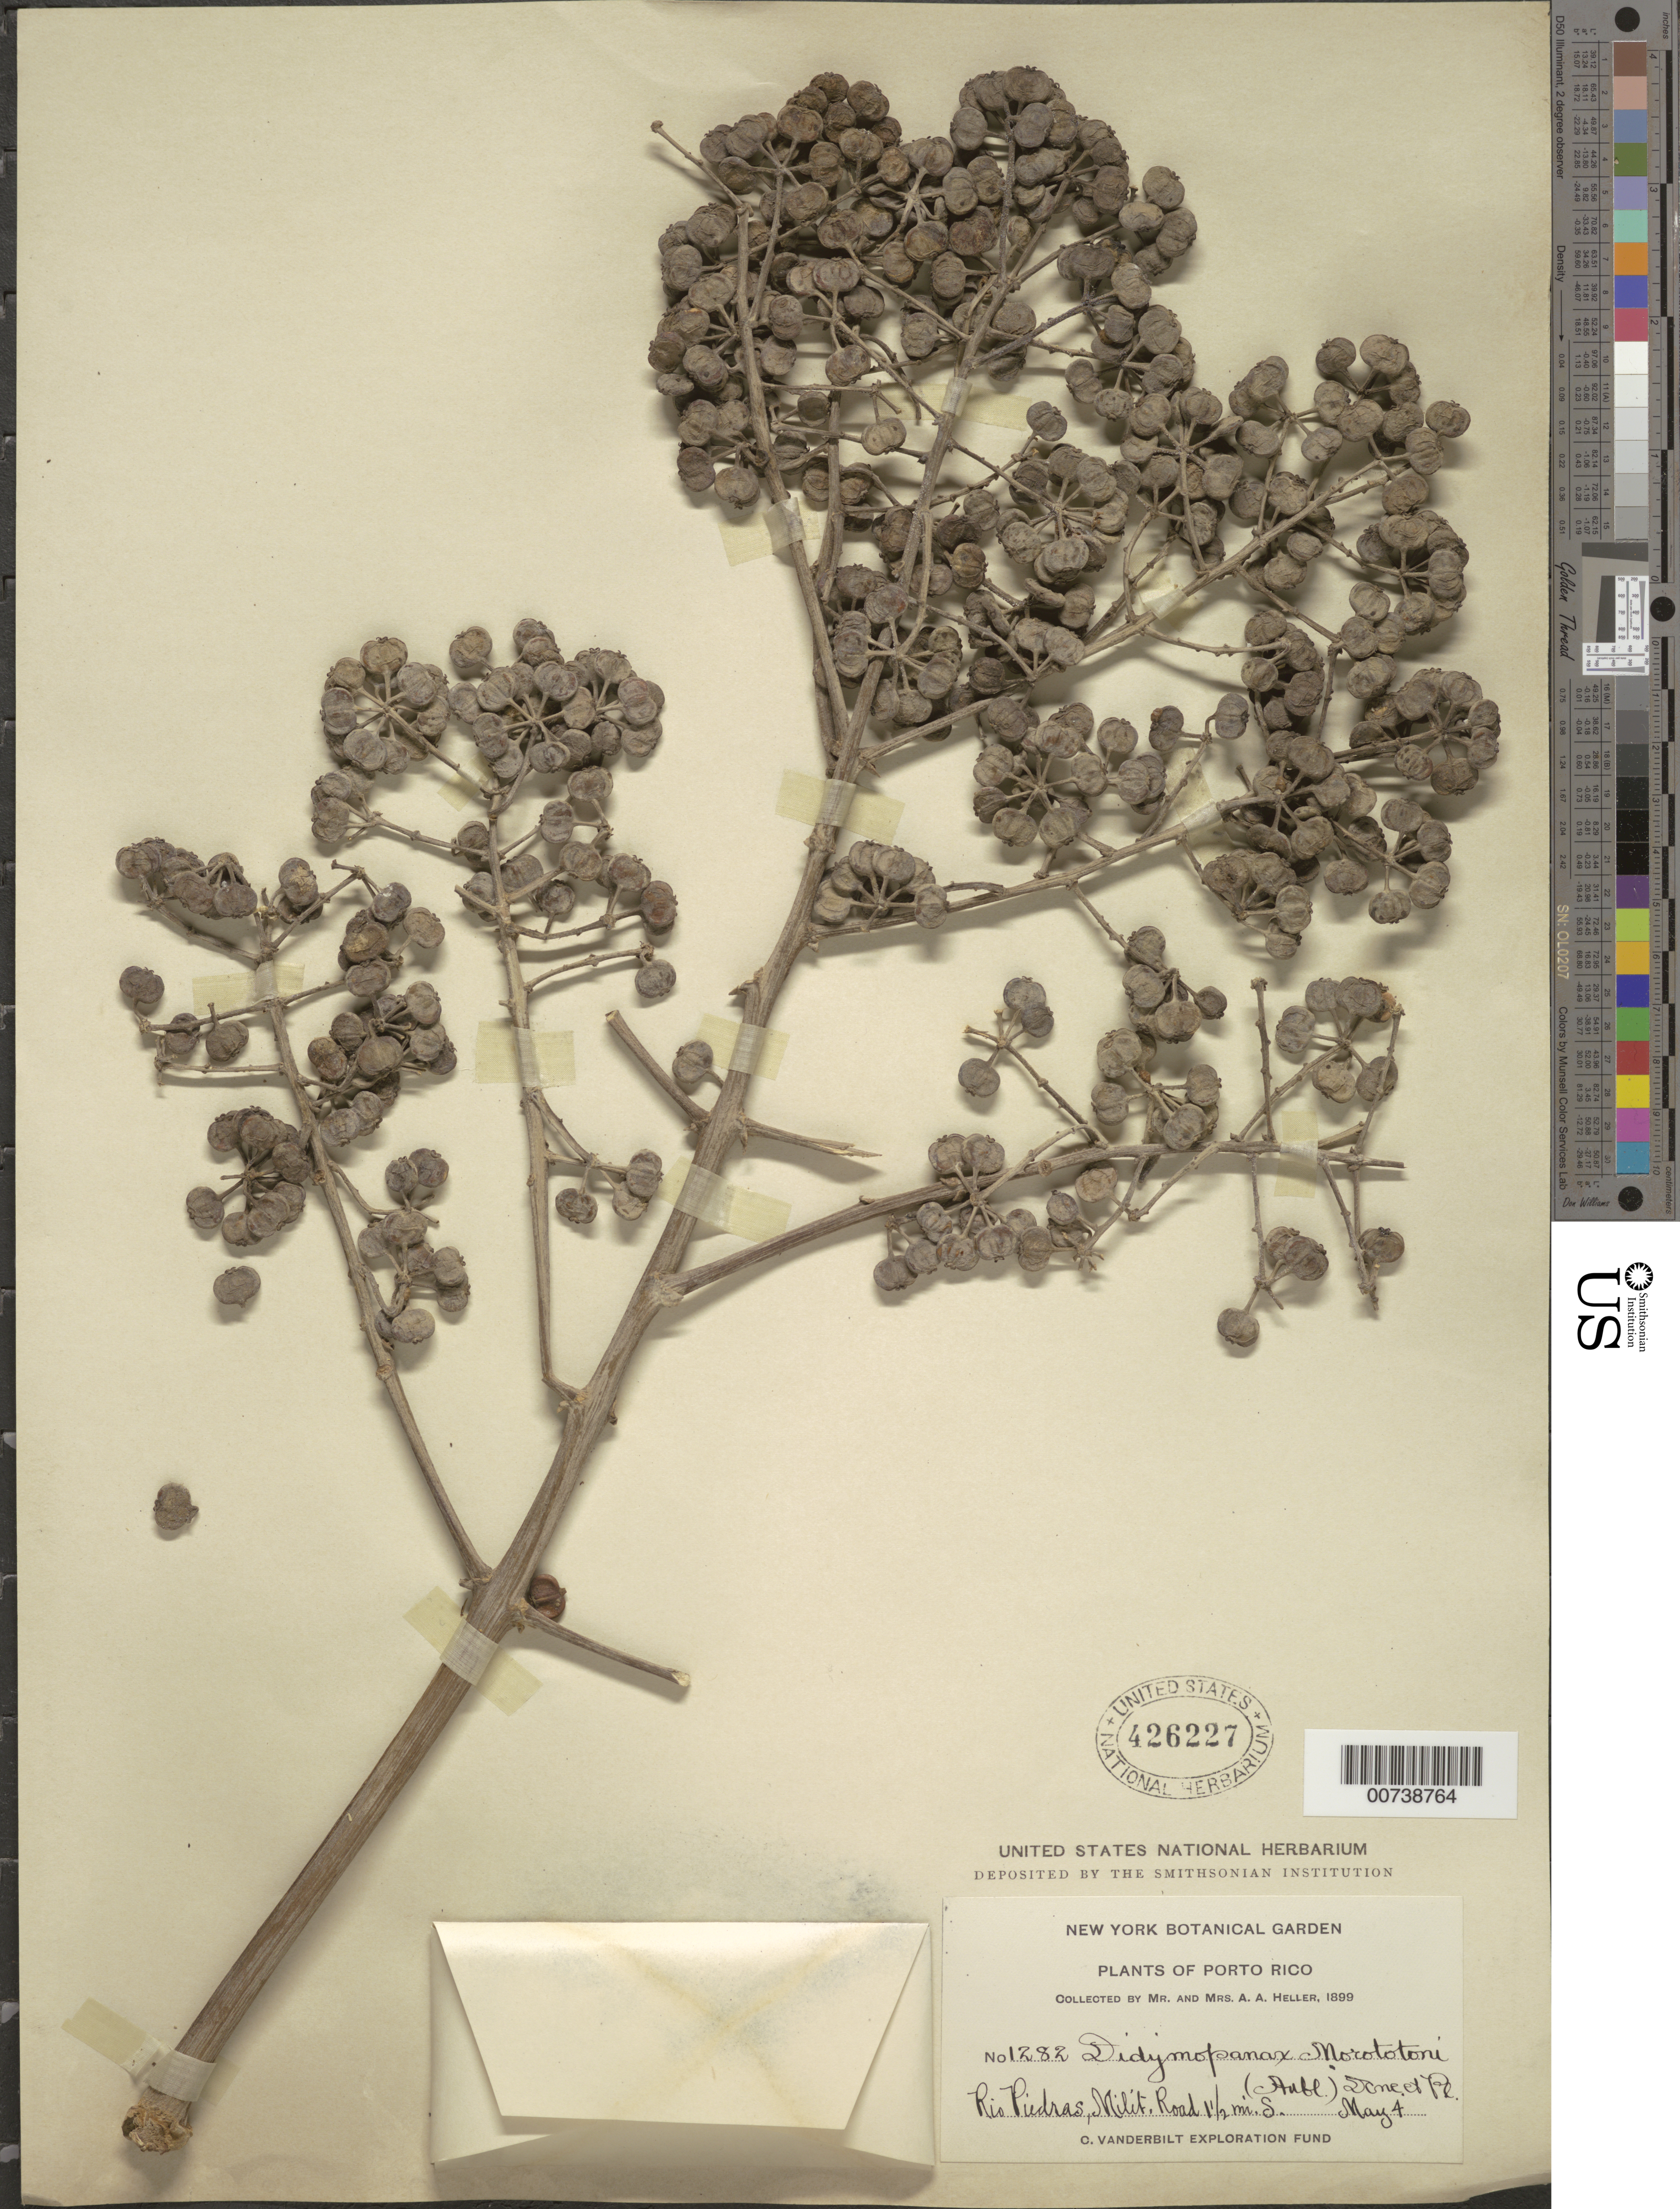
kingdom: Plantae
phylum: Tracheophyta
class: Magnoliopsida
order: Apiales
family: Araliaceae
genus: Schefflera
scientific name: Schefflera morototoni (Aubl.) Maguire, Steyerm. & Frodin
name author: (Aubl.) Maguire et al.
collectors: A. A. Heller & E. G. Heller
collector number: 1282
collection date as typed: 04 May 1899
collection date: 1899-05-04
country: Puerto Rico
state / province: San Juan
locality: Military Road 1 1/2 miles South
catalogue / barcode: US 426227